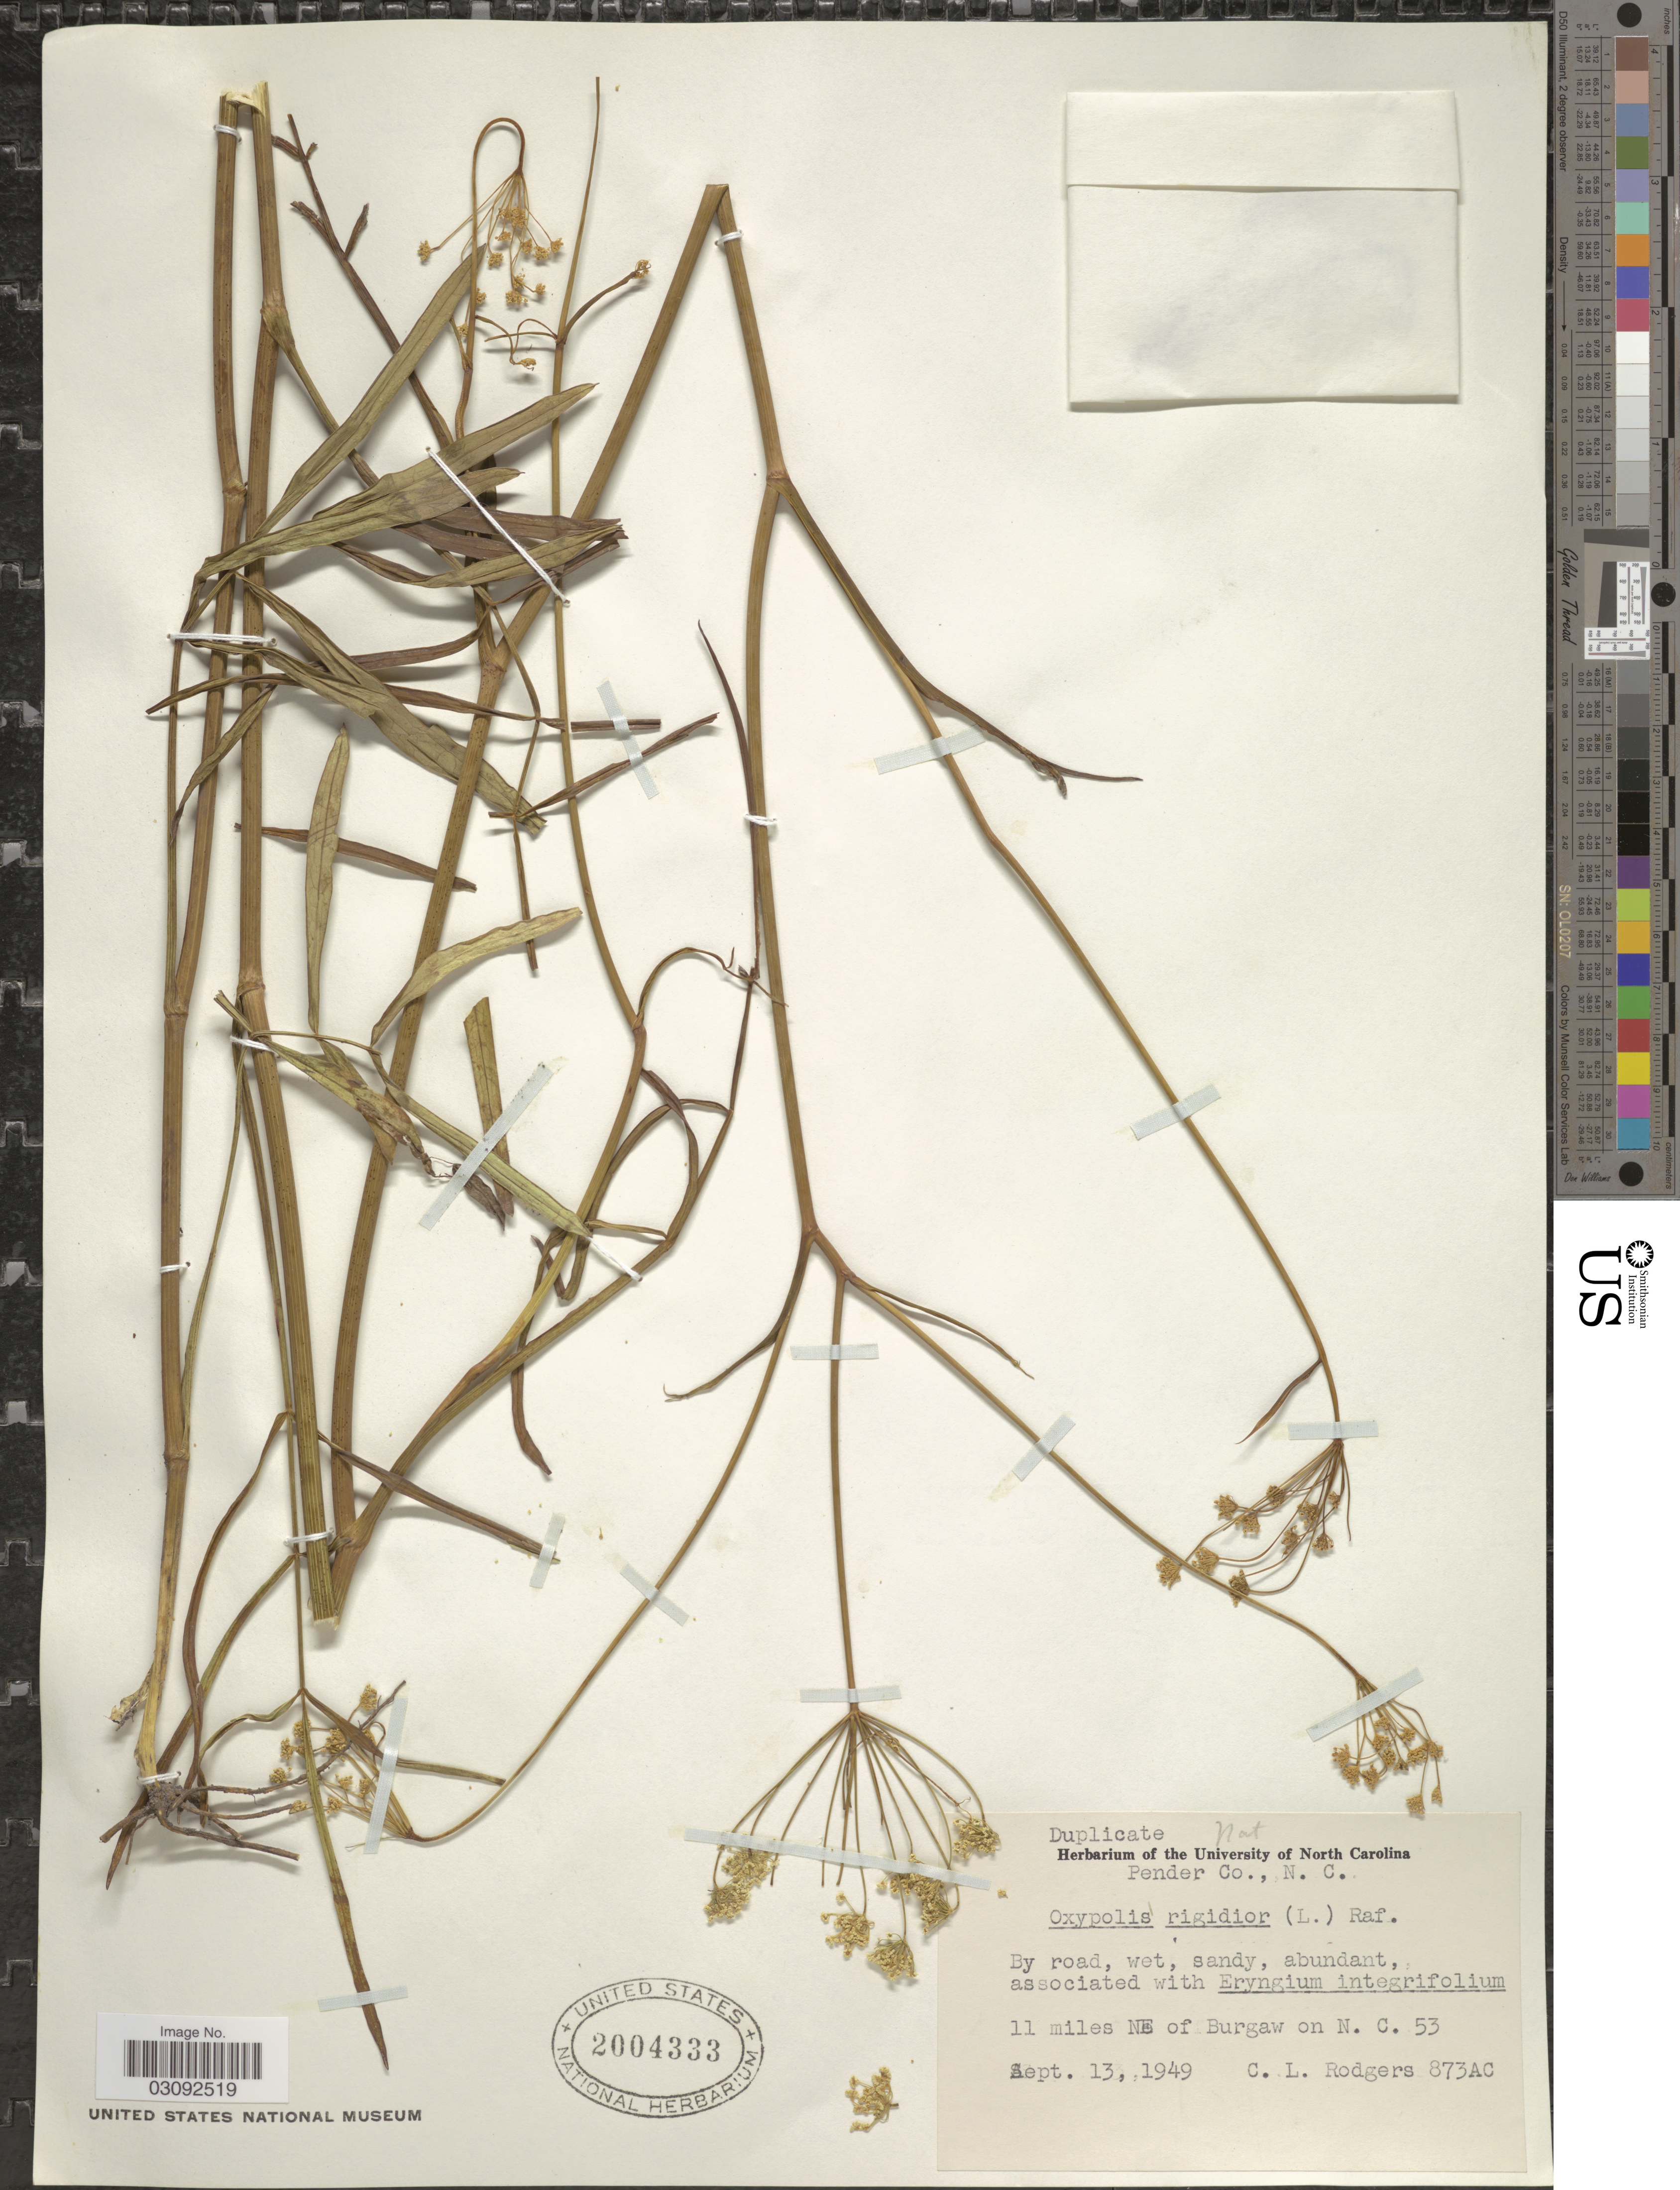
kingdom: Plantae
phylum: Tracheophyta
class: Magnoliopsida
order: Apiales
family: Apiaceae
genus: Oxypolis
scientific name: Oxypolis rigidior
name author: (L.) Raf.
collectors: C. Rodgers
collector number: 873AC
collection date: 1949-09-13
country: United States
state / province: North Carolina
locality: Pender Co. 11 miles NE of Burgaw on N. C. 53.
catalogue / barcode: US 2004333